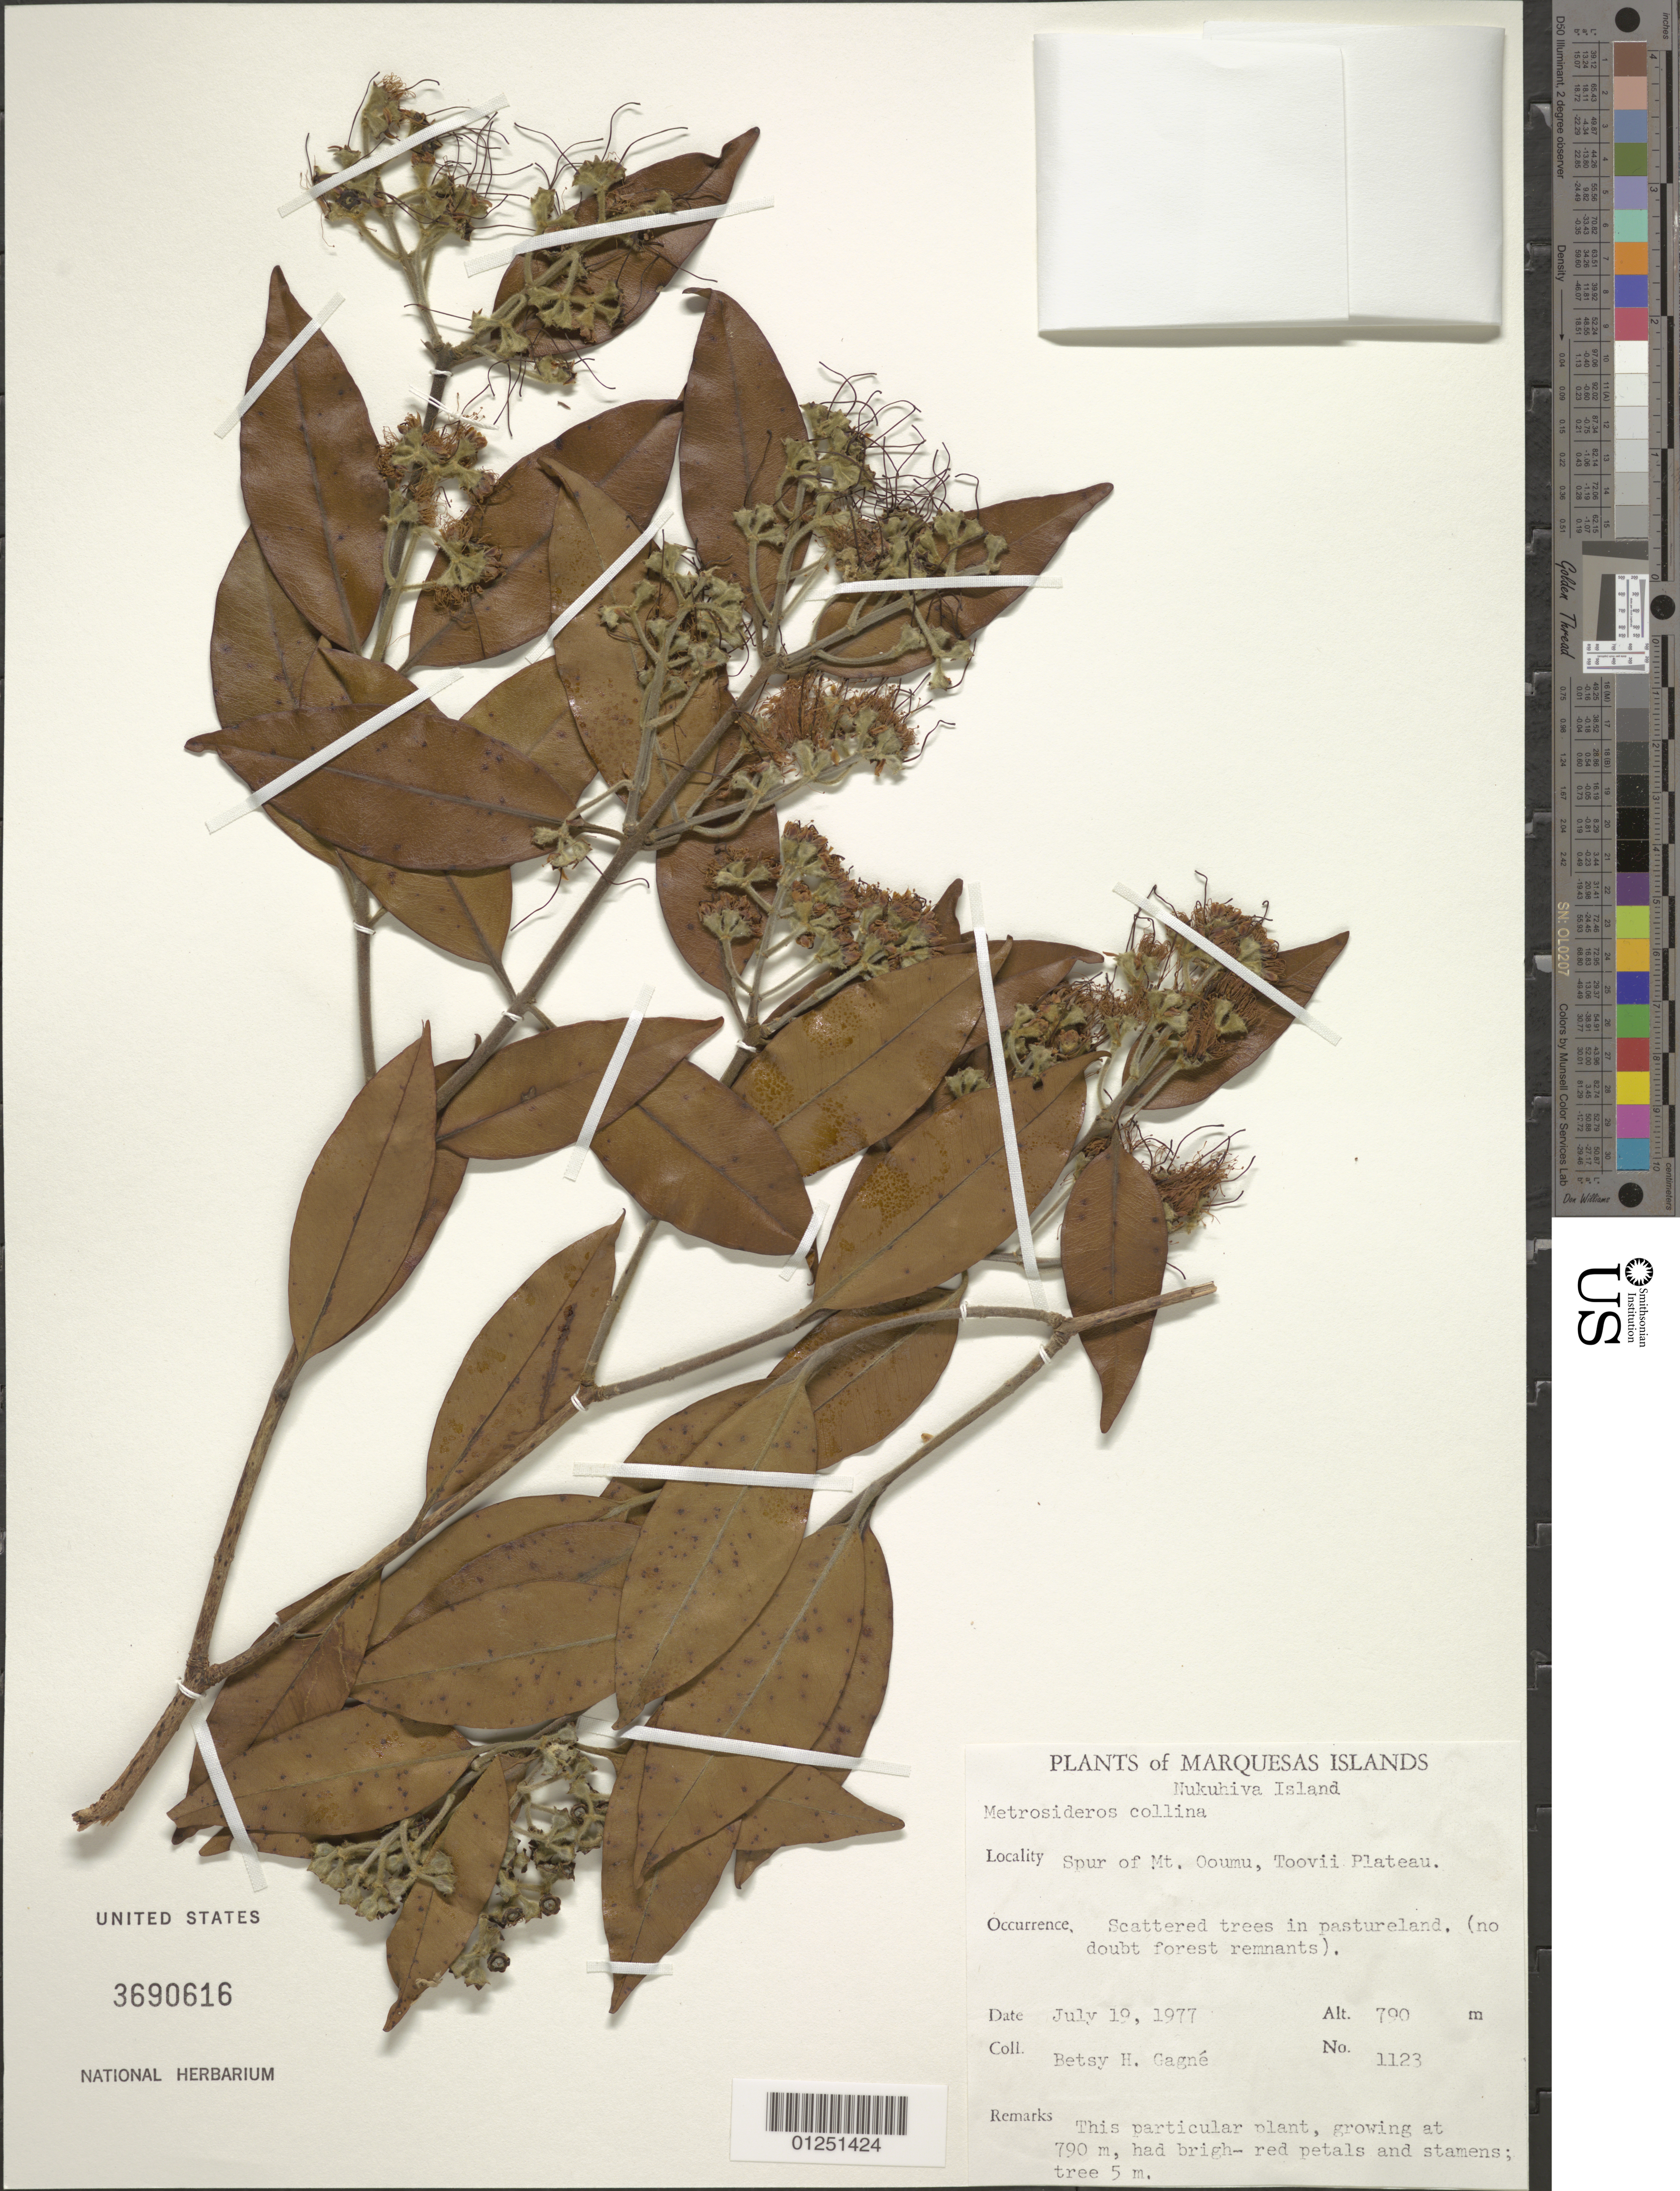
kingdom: Plantae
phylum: Tracheophyta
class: Magnoliopsida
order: Myrtales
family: Myrtaceae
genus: Metrosideros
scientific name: Metrosideros collina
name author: (J.R. Forst. & G. Forst.) A. Gray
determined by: Lorence, David H., (PTBG), National Tropical Botanical Garden (UNITED STATES)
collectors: B. H. Gagné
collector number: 1123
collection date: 1977-07-19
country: French Polynesia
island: Nuku Hiva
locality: Toovii Plateau, spur of Mt. Ooumu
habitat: Scattered trees in pasturelands (no doubt forest remains)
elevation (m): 790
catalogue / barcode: US 3690616